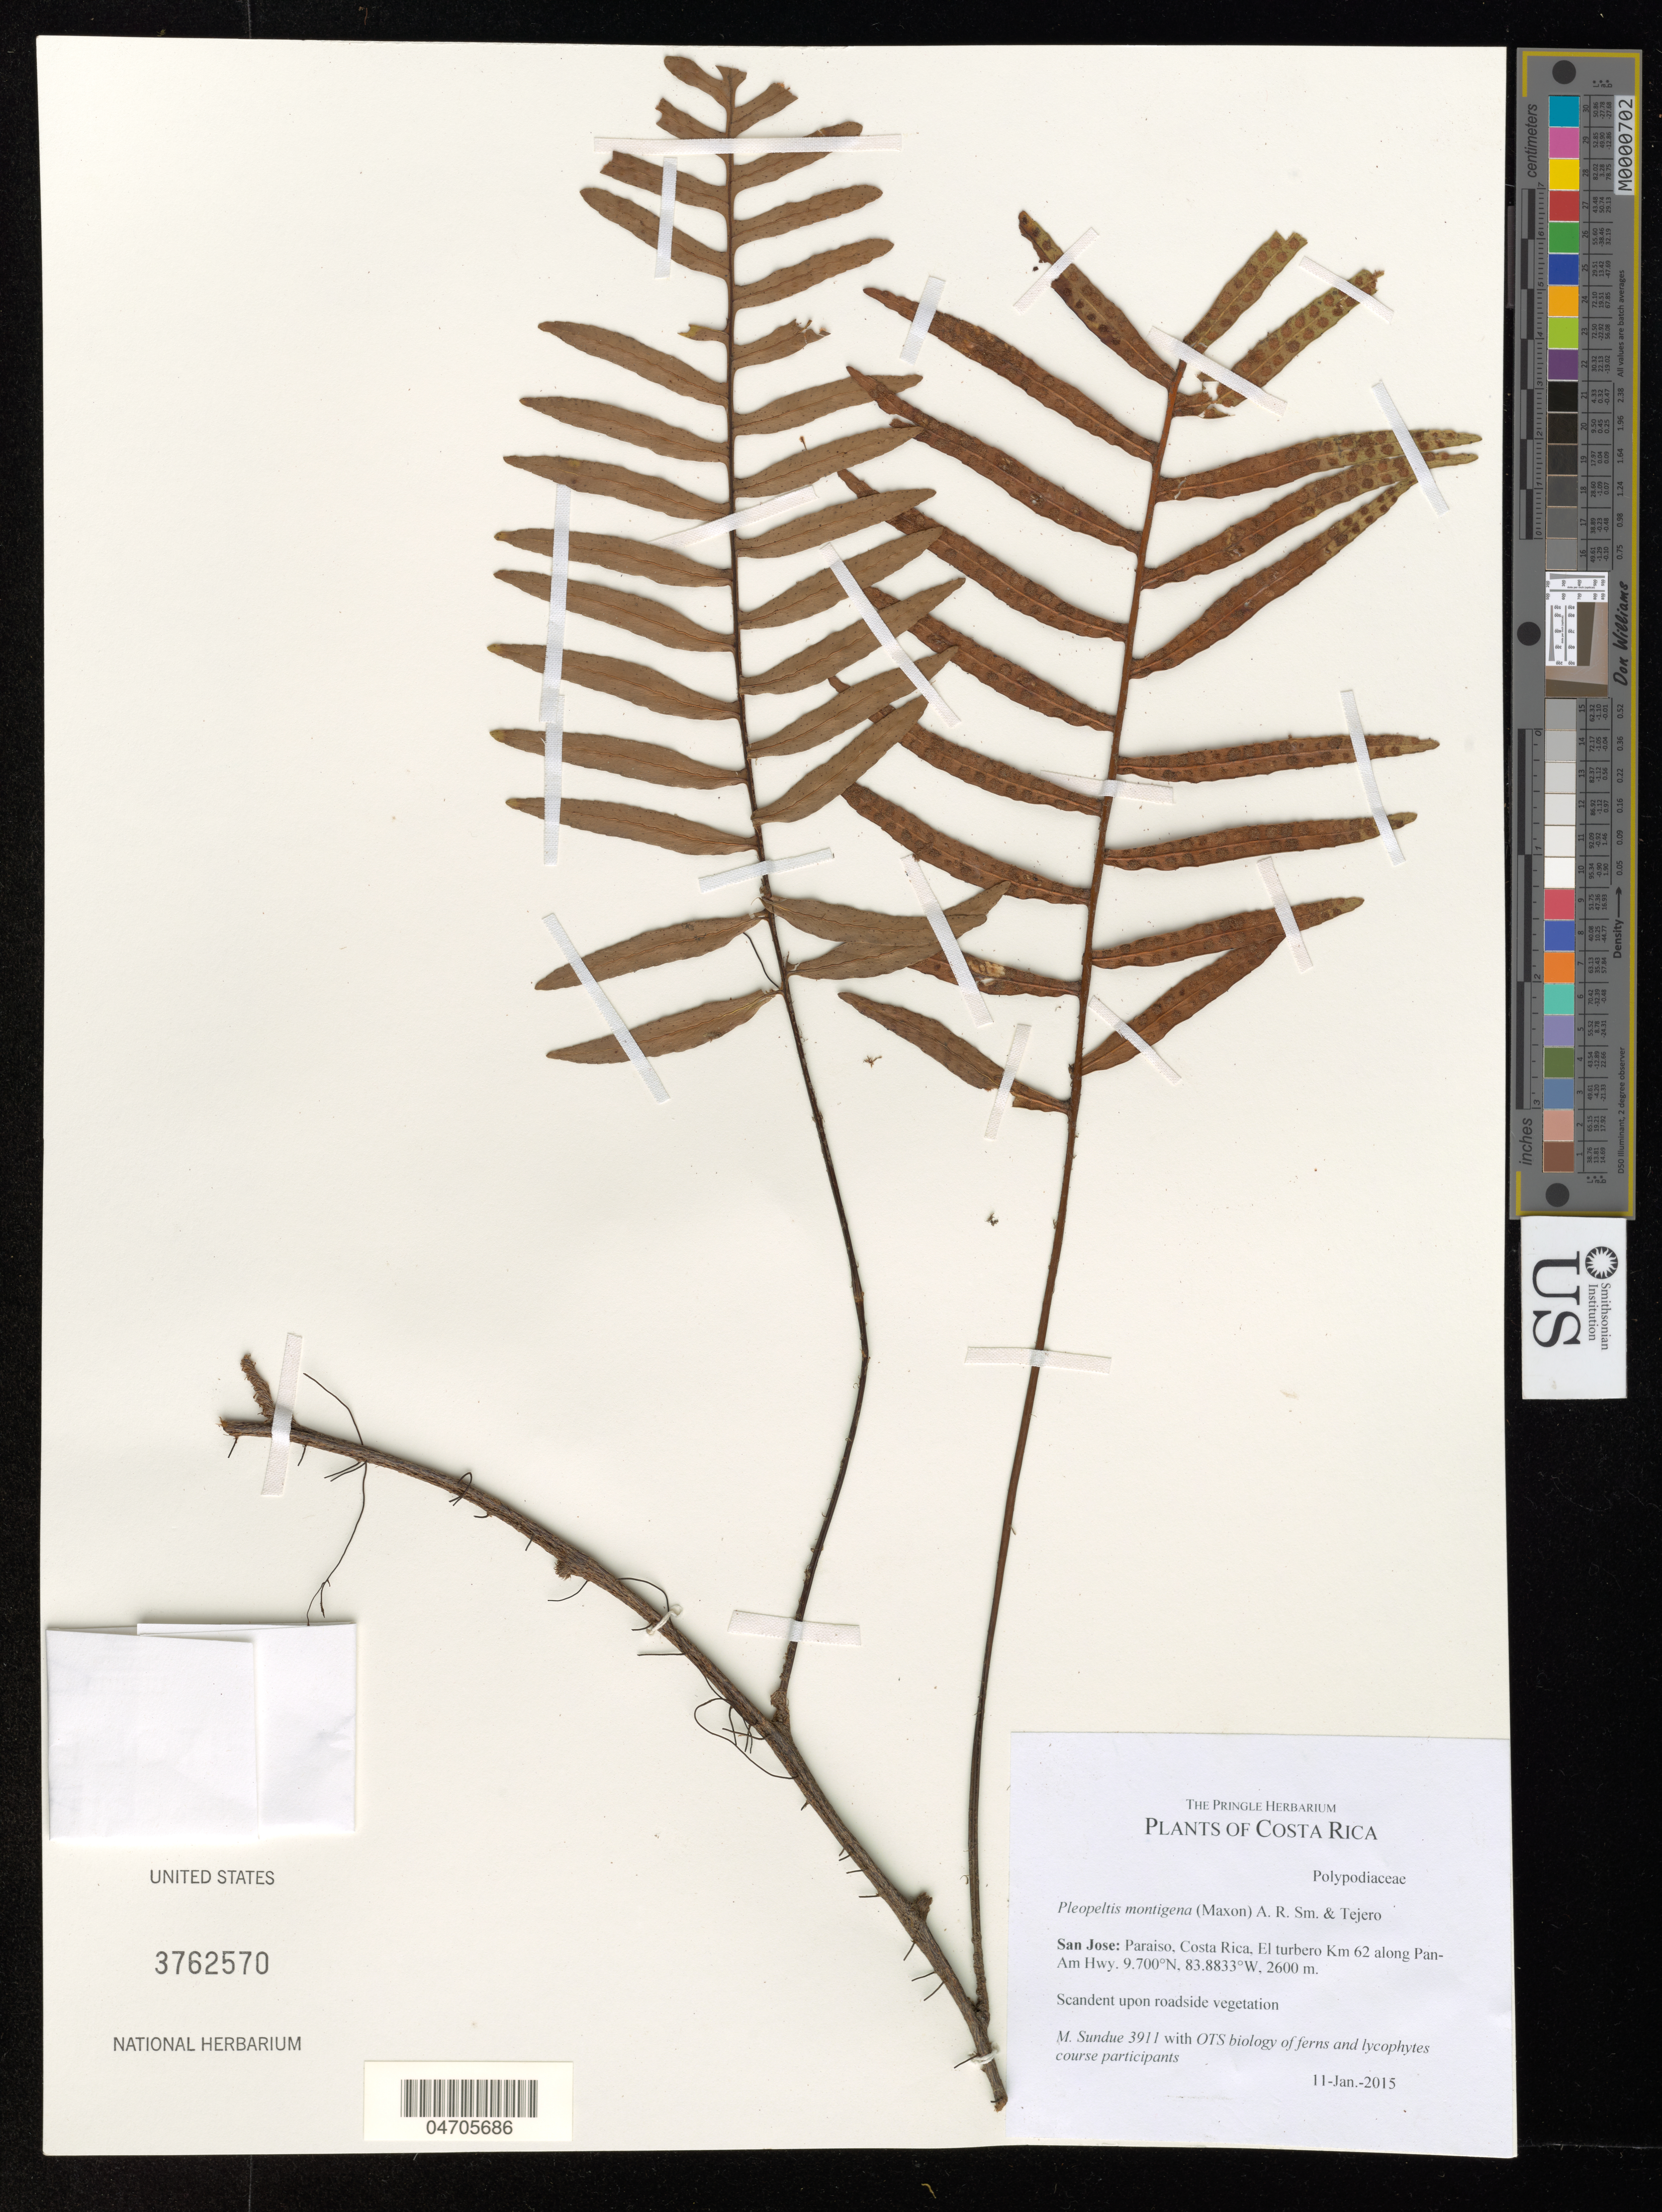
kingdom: Plantae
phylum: Tracheophyta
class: Polypodiopsida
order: Polypodiales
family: Polypodiaceae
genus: Pleopeltis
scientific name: Pleopeltis montigena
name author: (Maxon) A.R. Sm. & Tejero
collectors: M. Sundue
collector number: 3911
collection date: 2015-01-11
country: Costa Rica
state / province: San José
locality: Paraiso, EL turbero Km 62 along Pan-Am Hwy.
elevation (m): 2600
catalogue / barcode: US 3762570